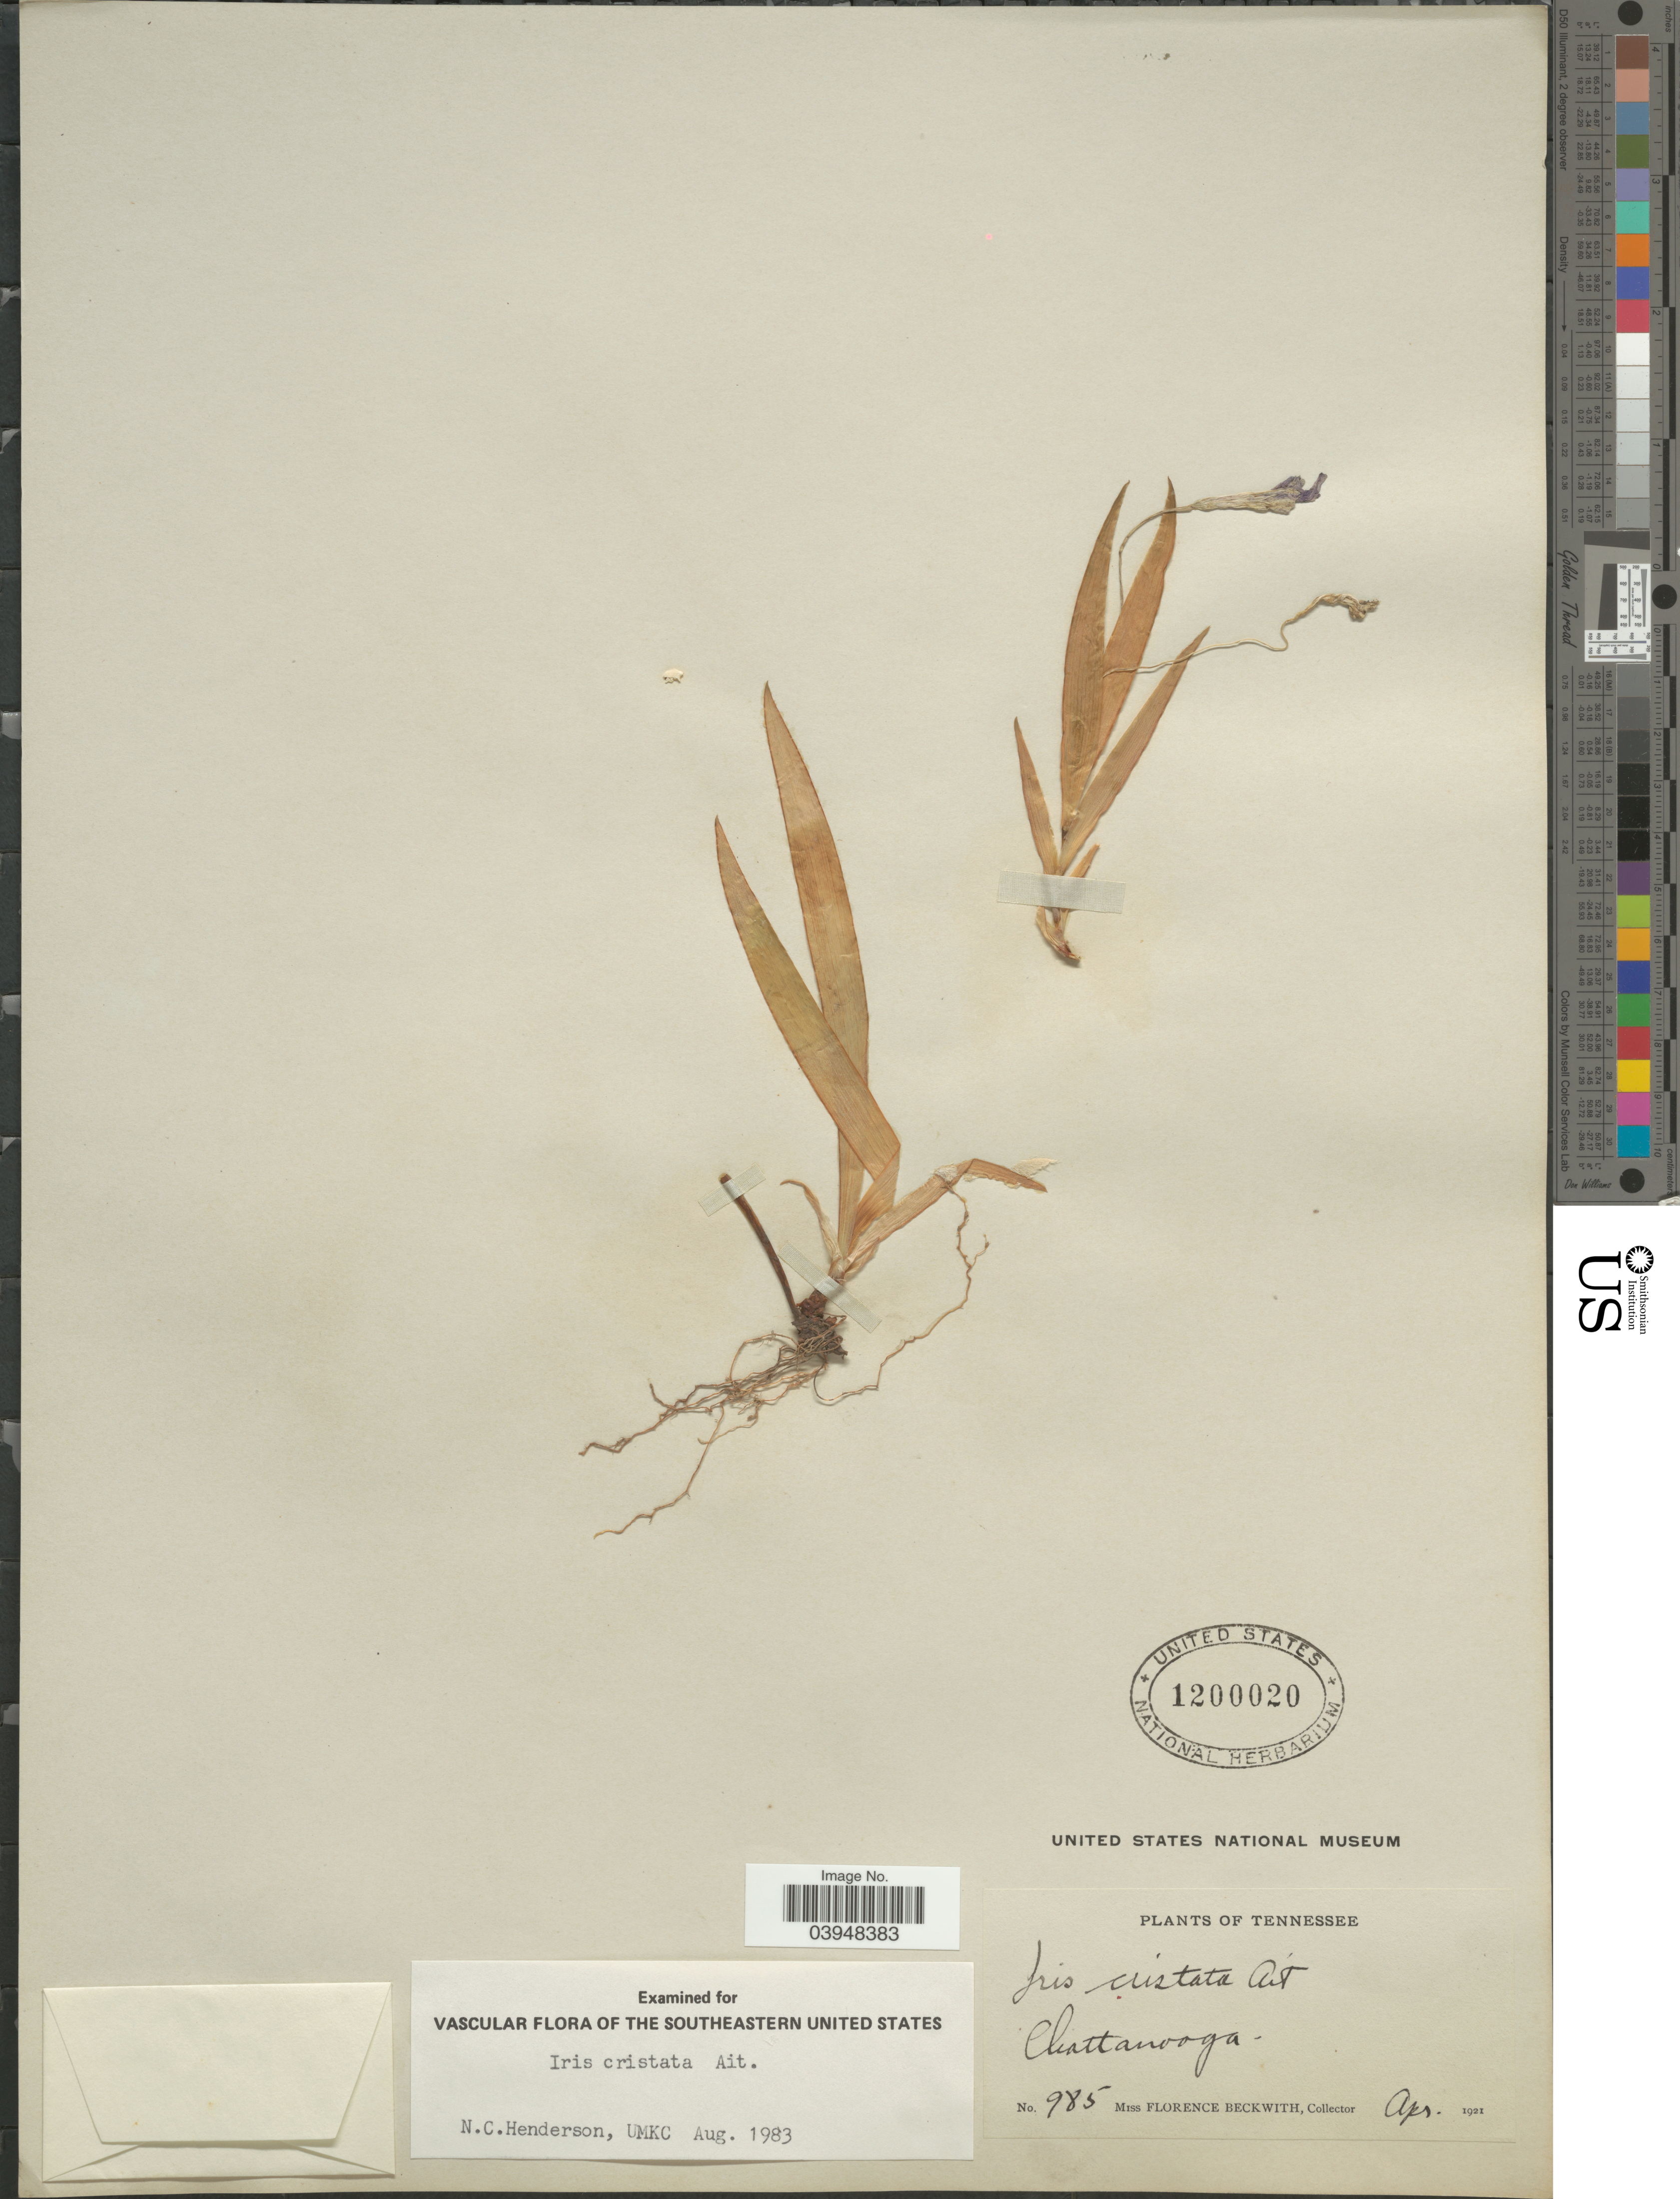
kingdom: Plantae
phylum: Tracheophyta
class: Liliopsida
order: Asparagales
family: Iridaceae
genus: Iris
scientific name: Iris cristata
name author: Aiton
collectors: F. Beckwith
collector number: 985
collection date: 1921-04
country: United States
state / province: Tennessee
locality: Chattanooga.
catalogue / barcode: US 1200020